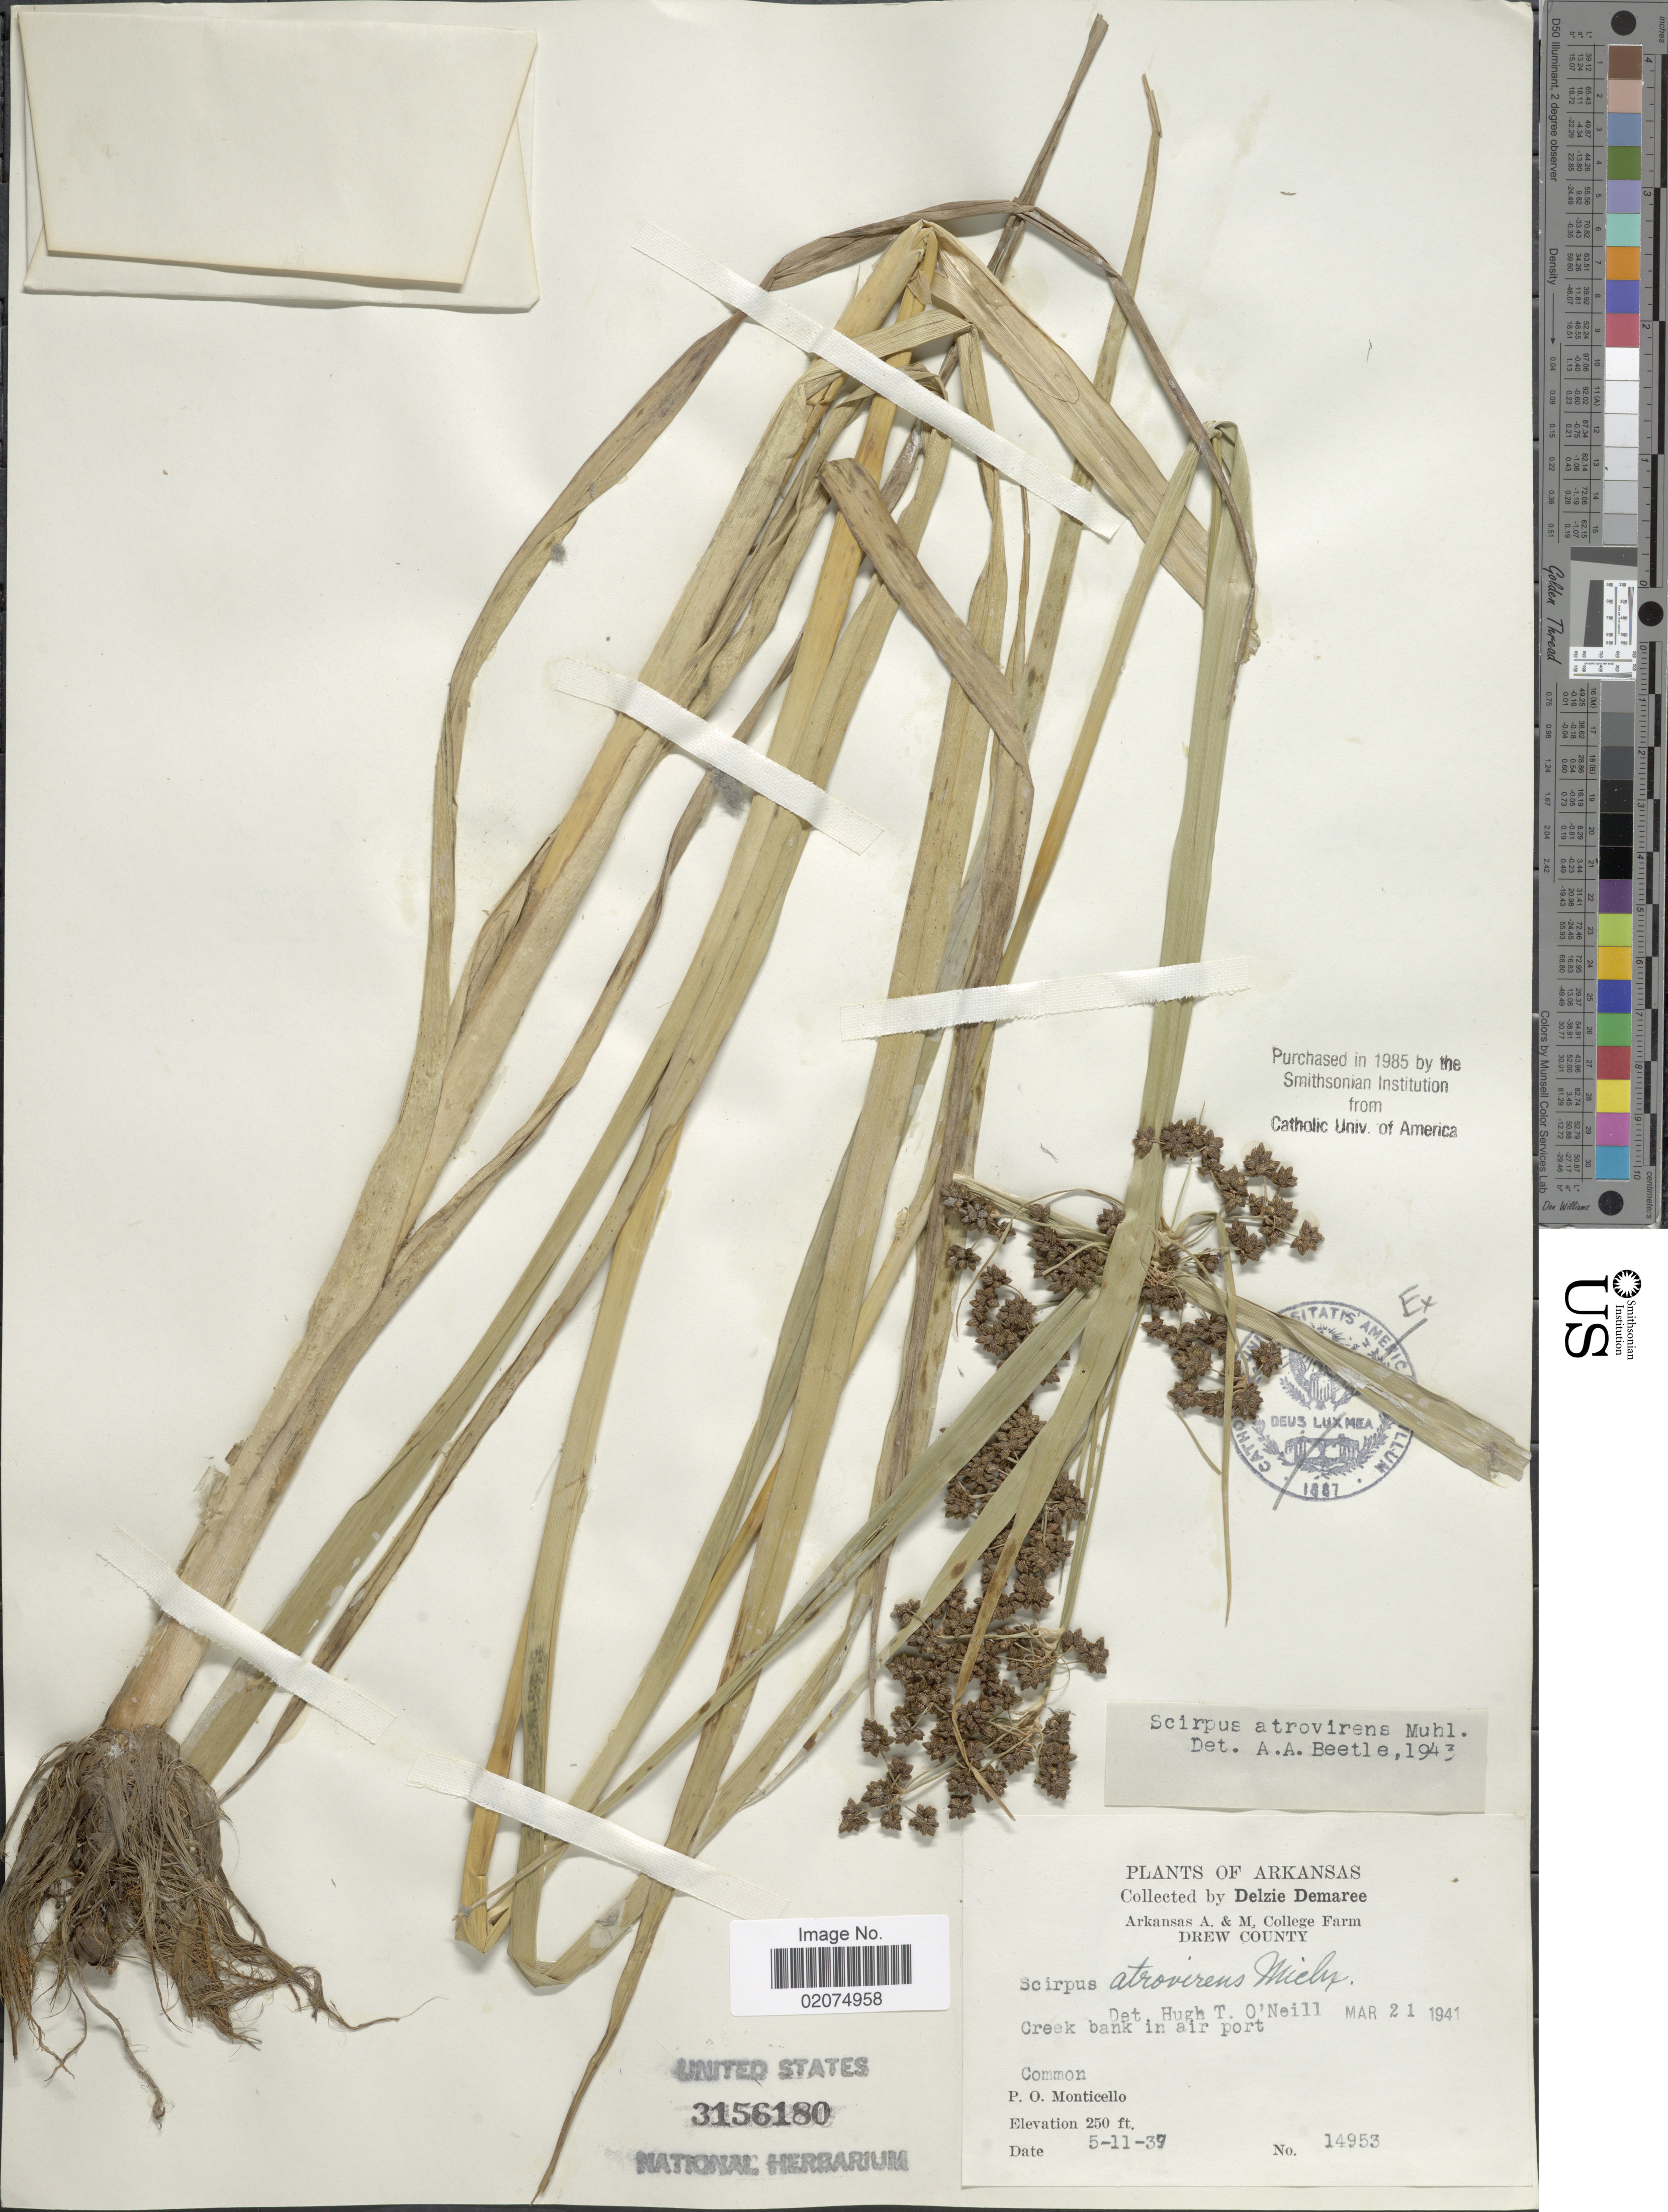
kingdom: Plantae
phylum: Tracheophyta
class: Liliopsida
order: Poales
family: Cyperaceae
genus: Scirpus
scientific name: Scirpus atrovirens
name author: Willd.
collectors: D. Demaree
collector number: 14953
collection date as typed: Transcribed d/m/y: 11/5/37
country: United States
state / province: Arkansas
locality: Arkansas A. & M., College Farm, Drew County, P.O. Monticello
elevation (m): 76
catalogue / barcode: US 3156180